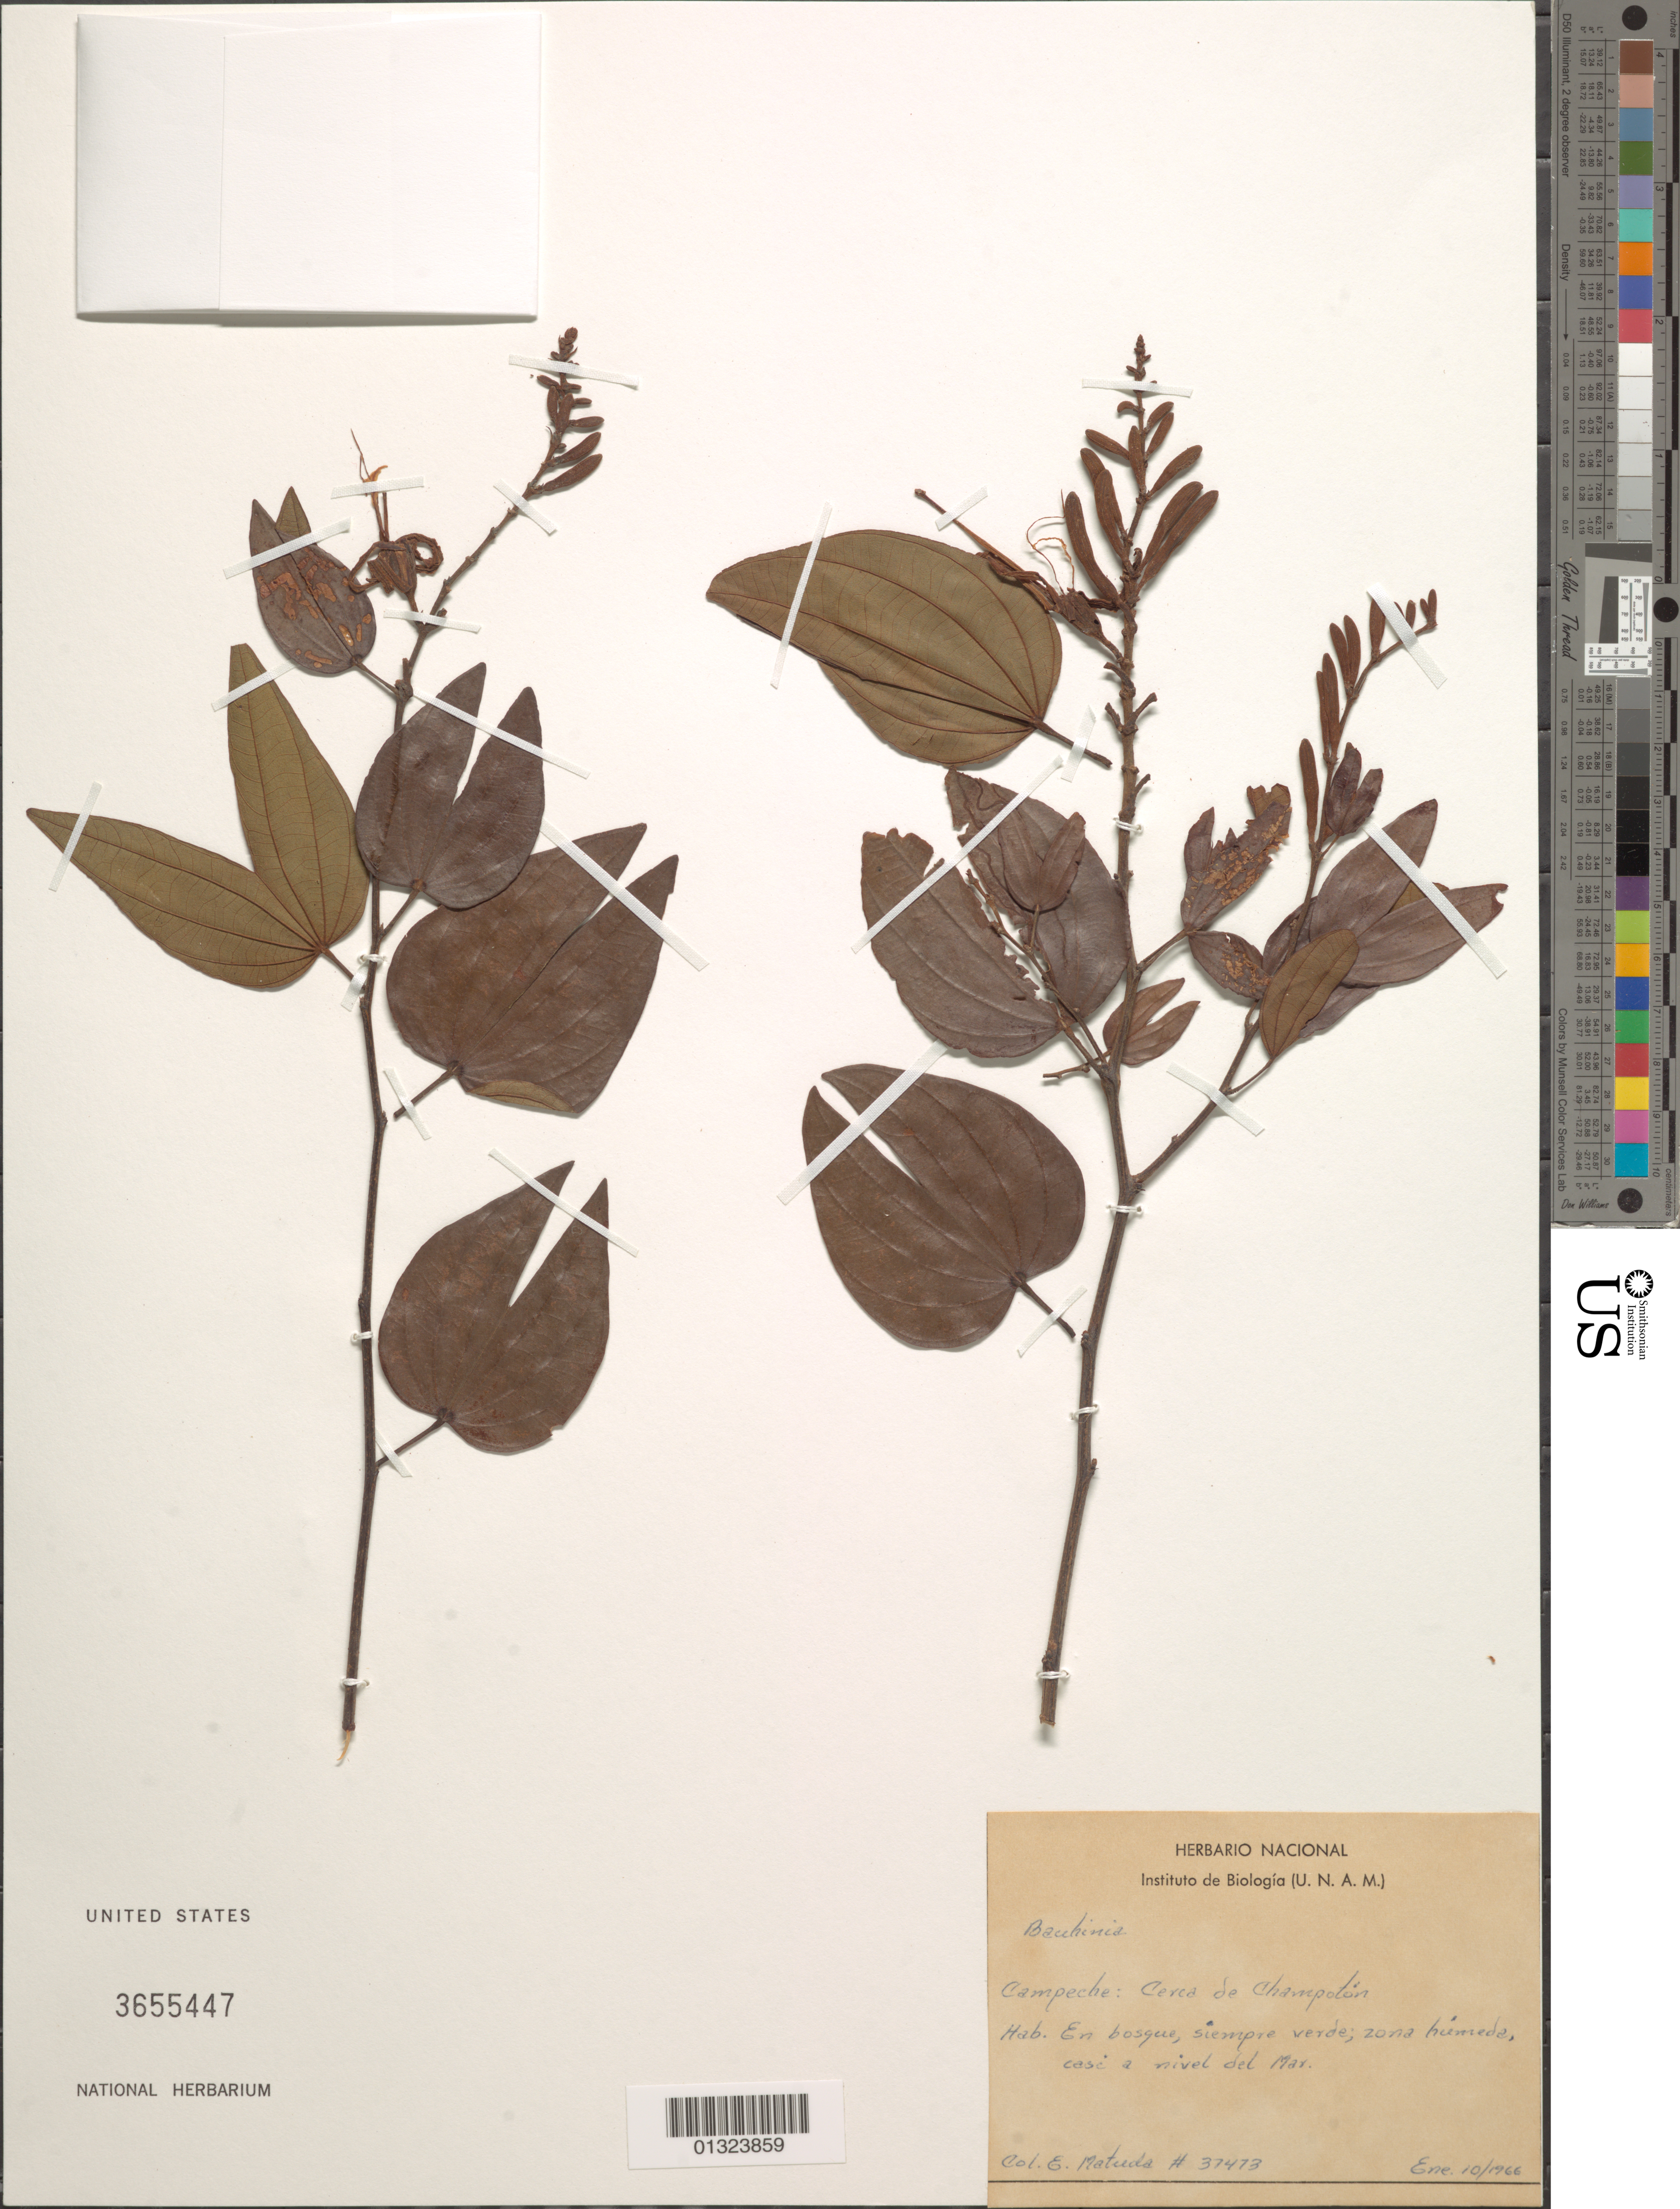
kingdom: Plantae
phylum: Tracheophyta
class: Magnoliopsida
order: Fabales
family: Fabaceae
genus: Bauhinia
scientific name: Bauhinia sp.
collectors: E. Matuda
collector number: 37473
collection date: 1966-01-10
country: Mexico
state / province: Campeche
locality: Cerca de Champoton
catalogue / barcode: US 3655447